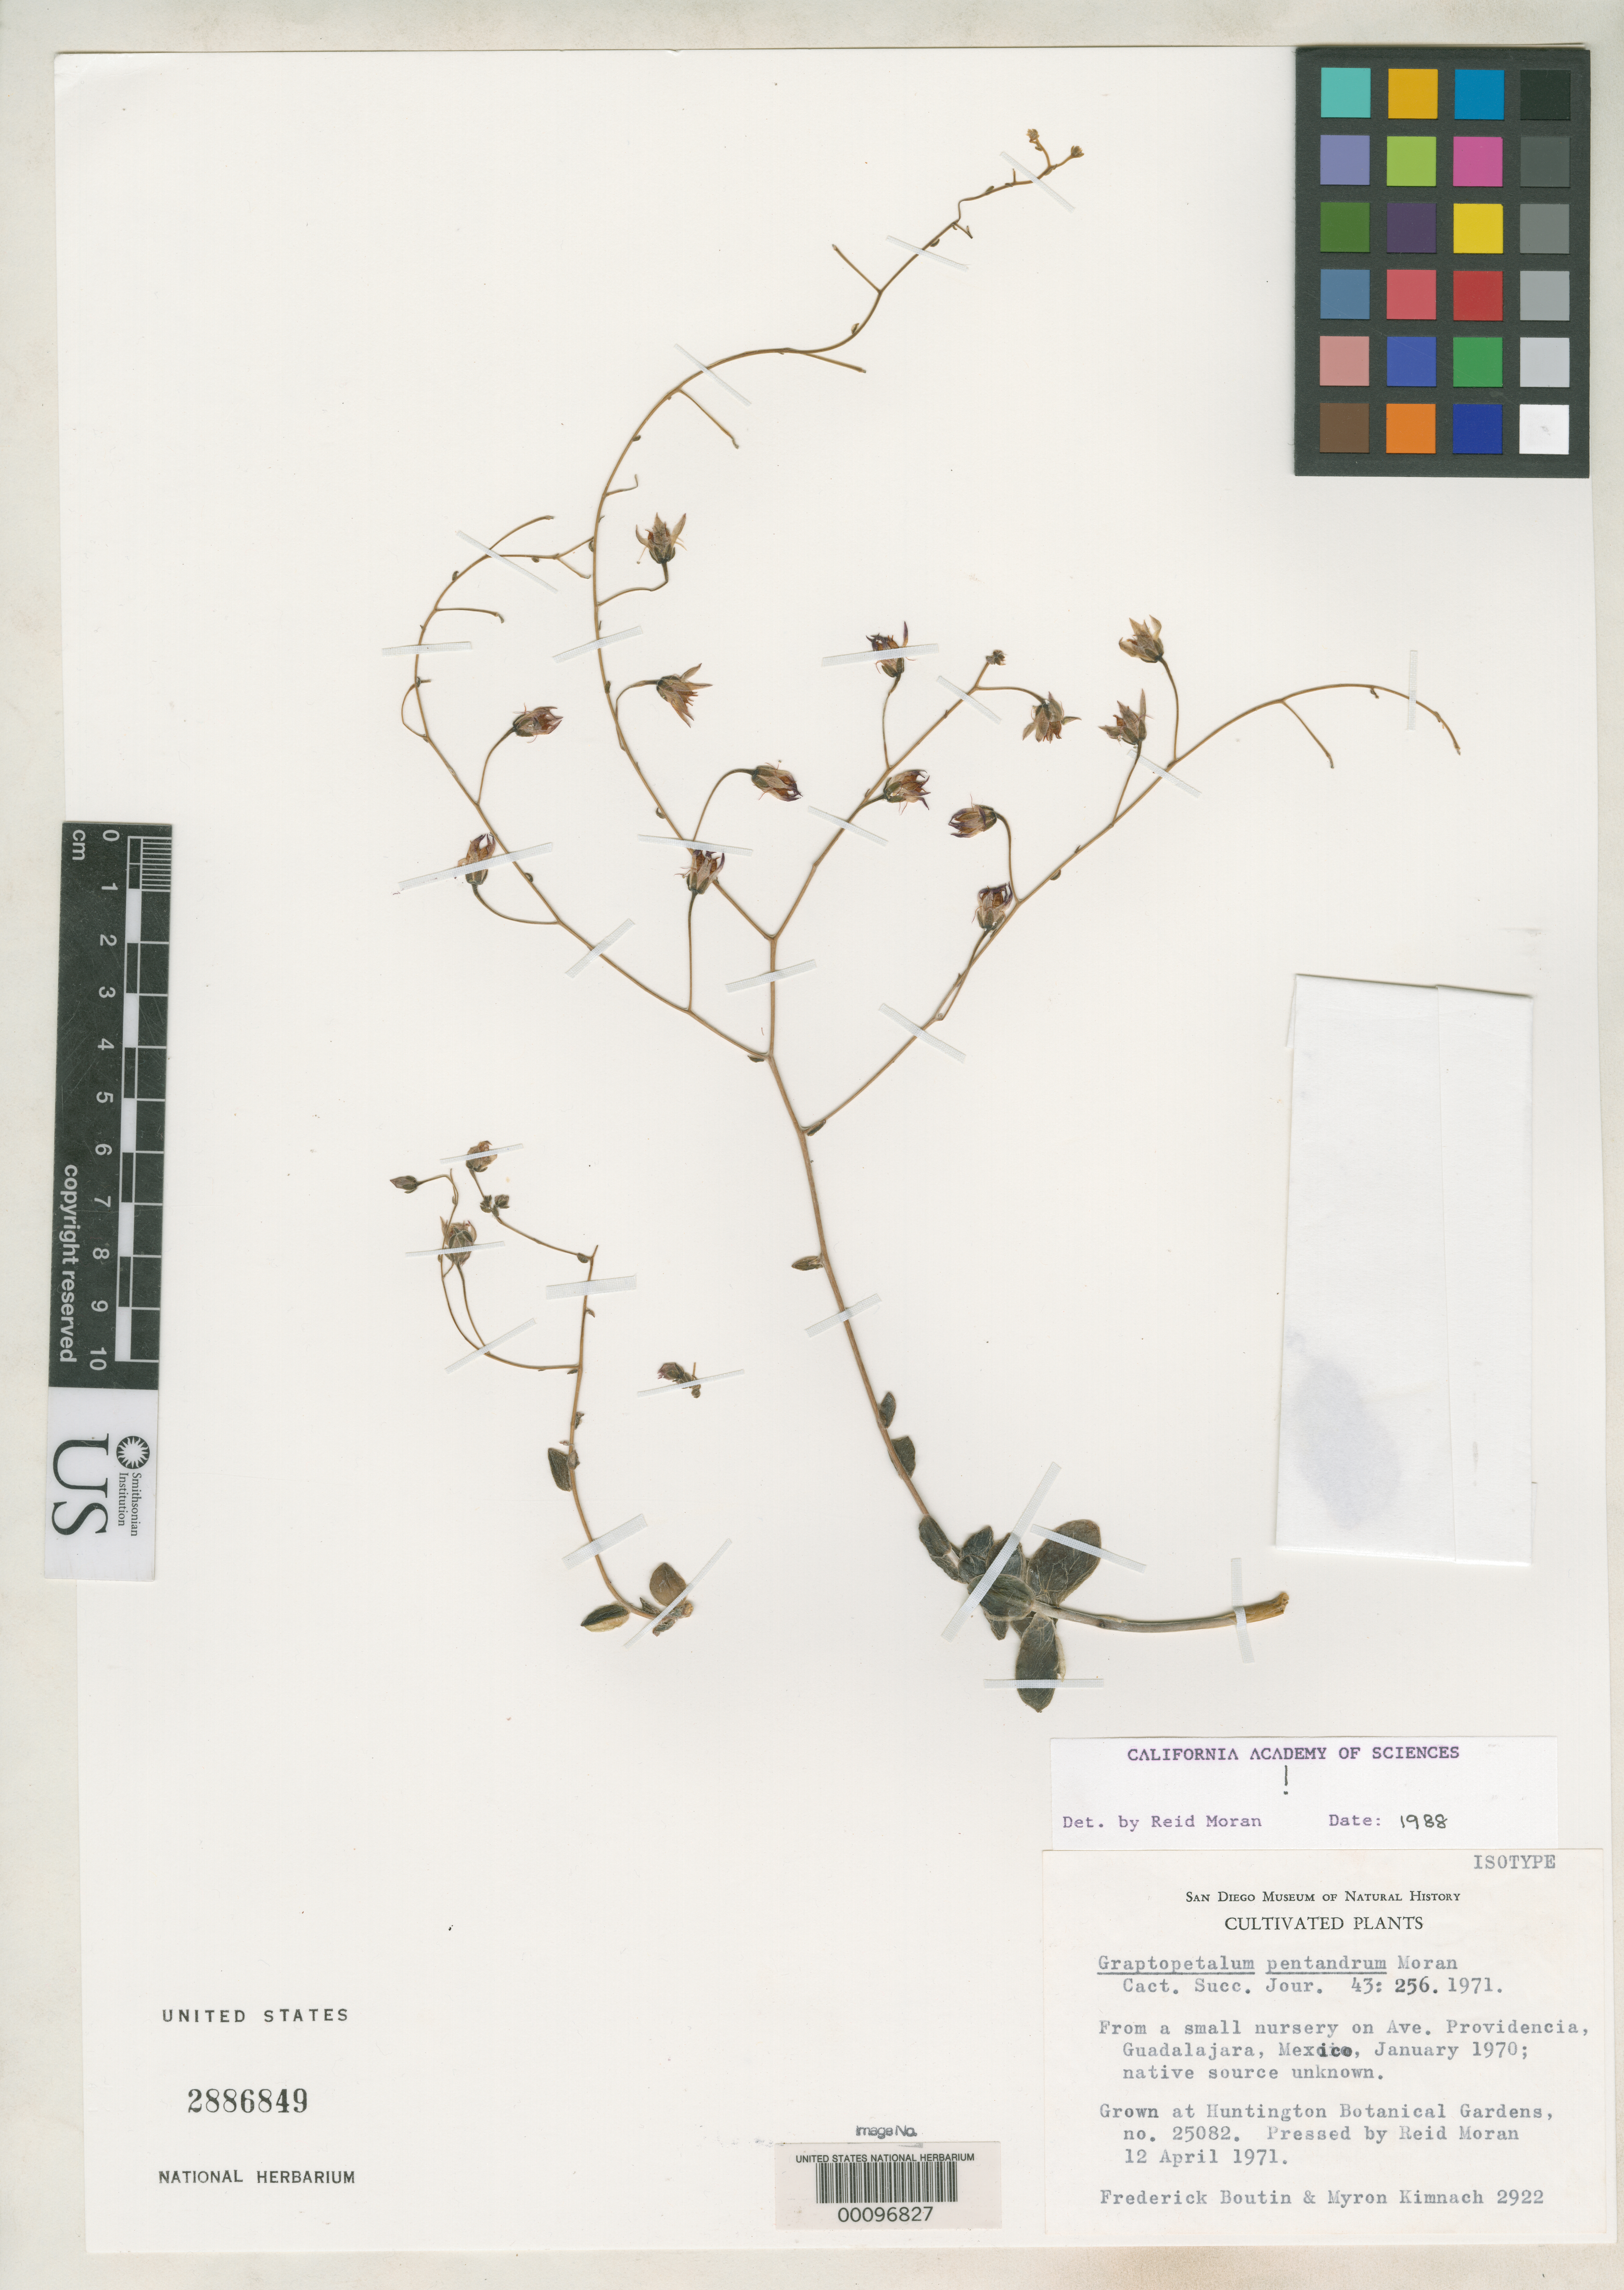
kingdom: Plantae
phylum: Tracheophyta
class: Magnoliopsida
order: Saxifragales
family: Crassulaceae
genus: Graptopetalum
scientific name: Graptopetalum pentandrum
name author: Moran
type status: Isotype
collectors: F. Boutin & M. W. Kimnach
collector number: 2922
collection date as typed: Jan 1970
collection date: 1970-01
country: Mexico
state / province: Jalisco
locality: Ave. Providencia, Guadalajara, from a small nursery.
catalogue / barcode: US 2886849